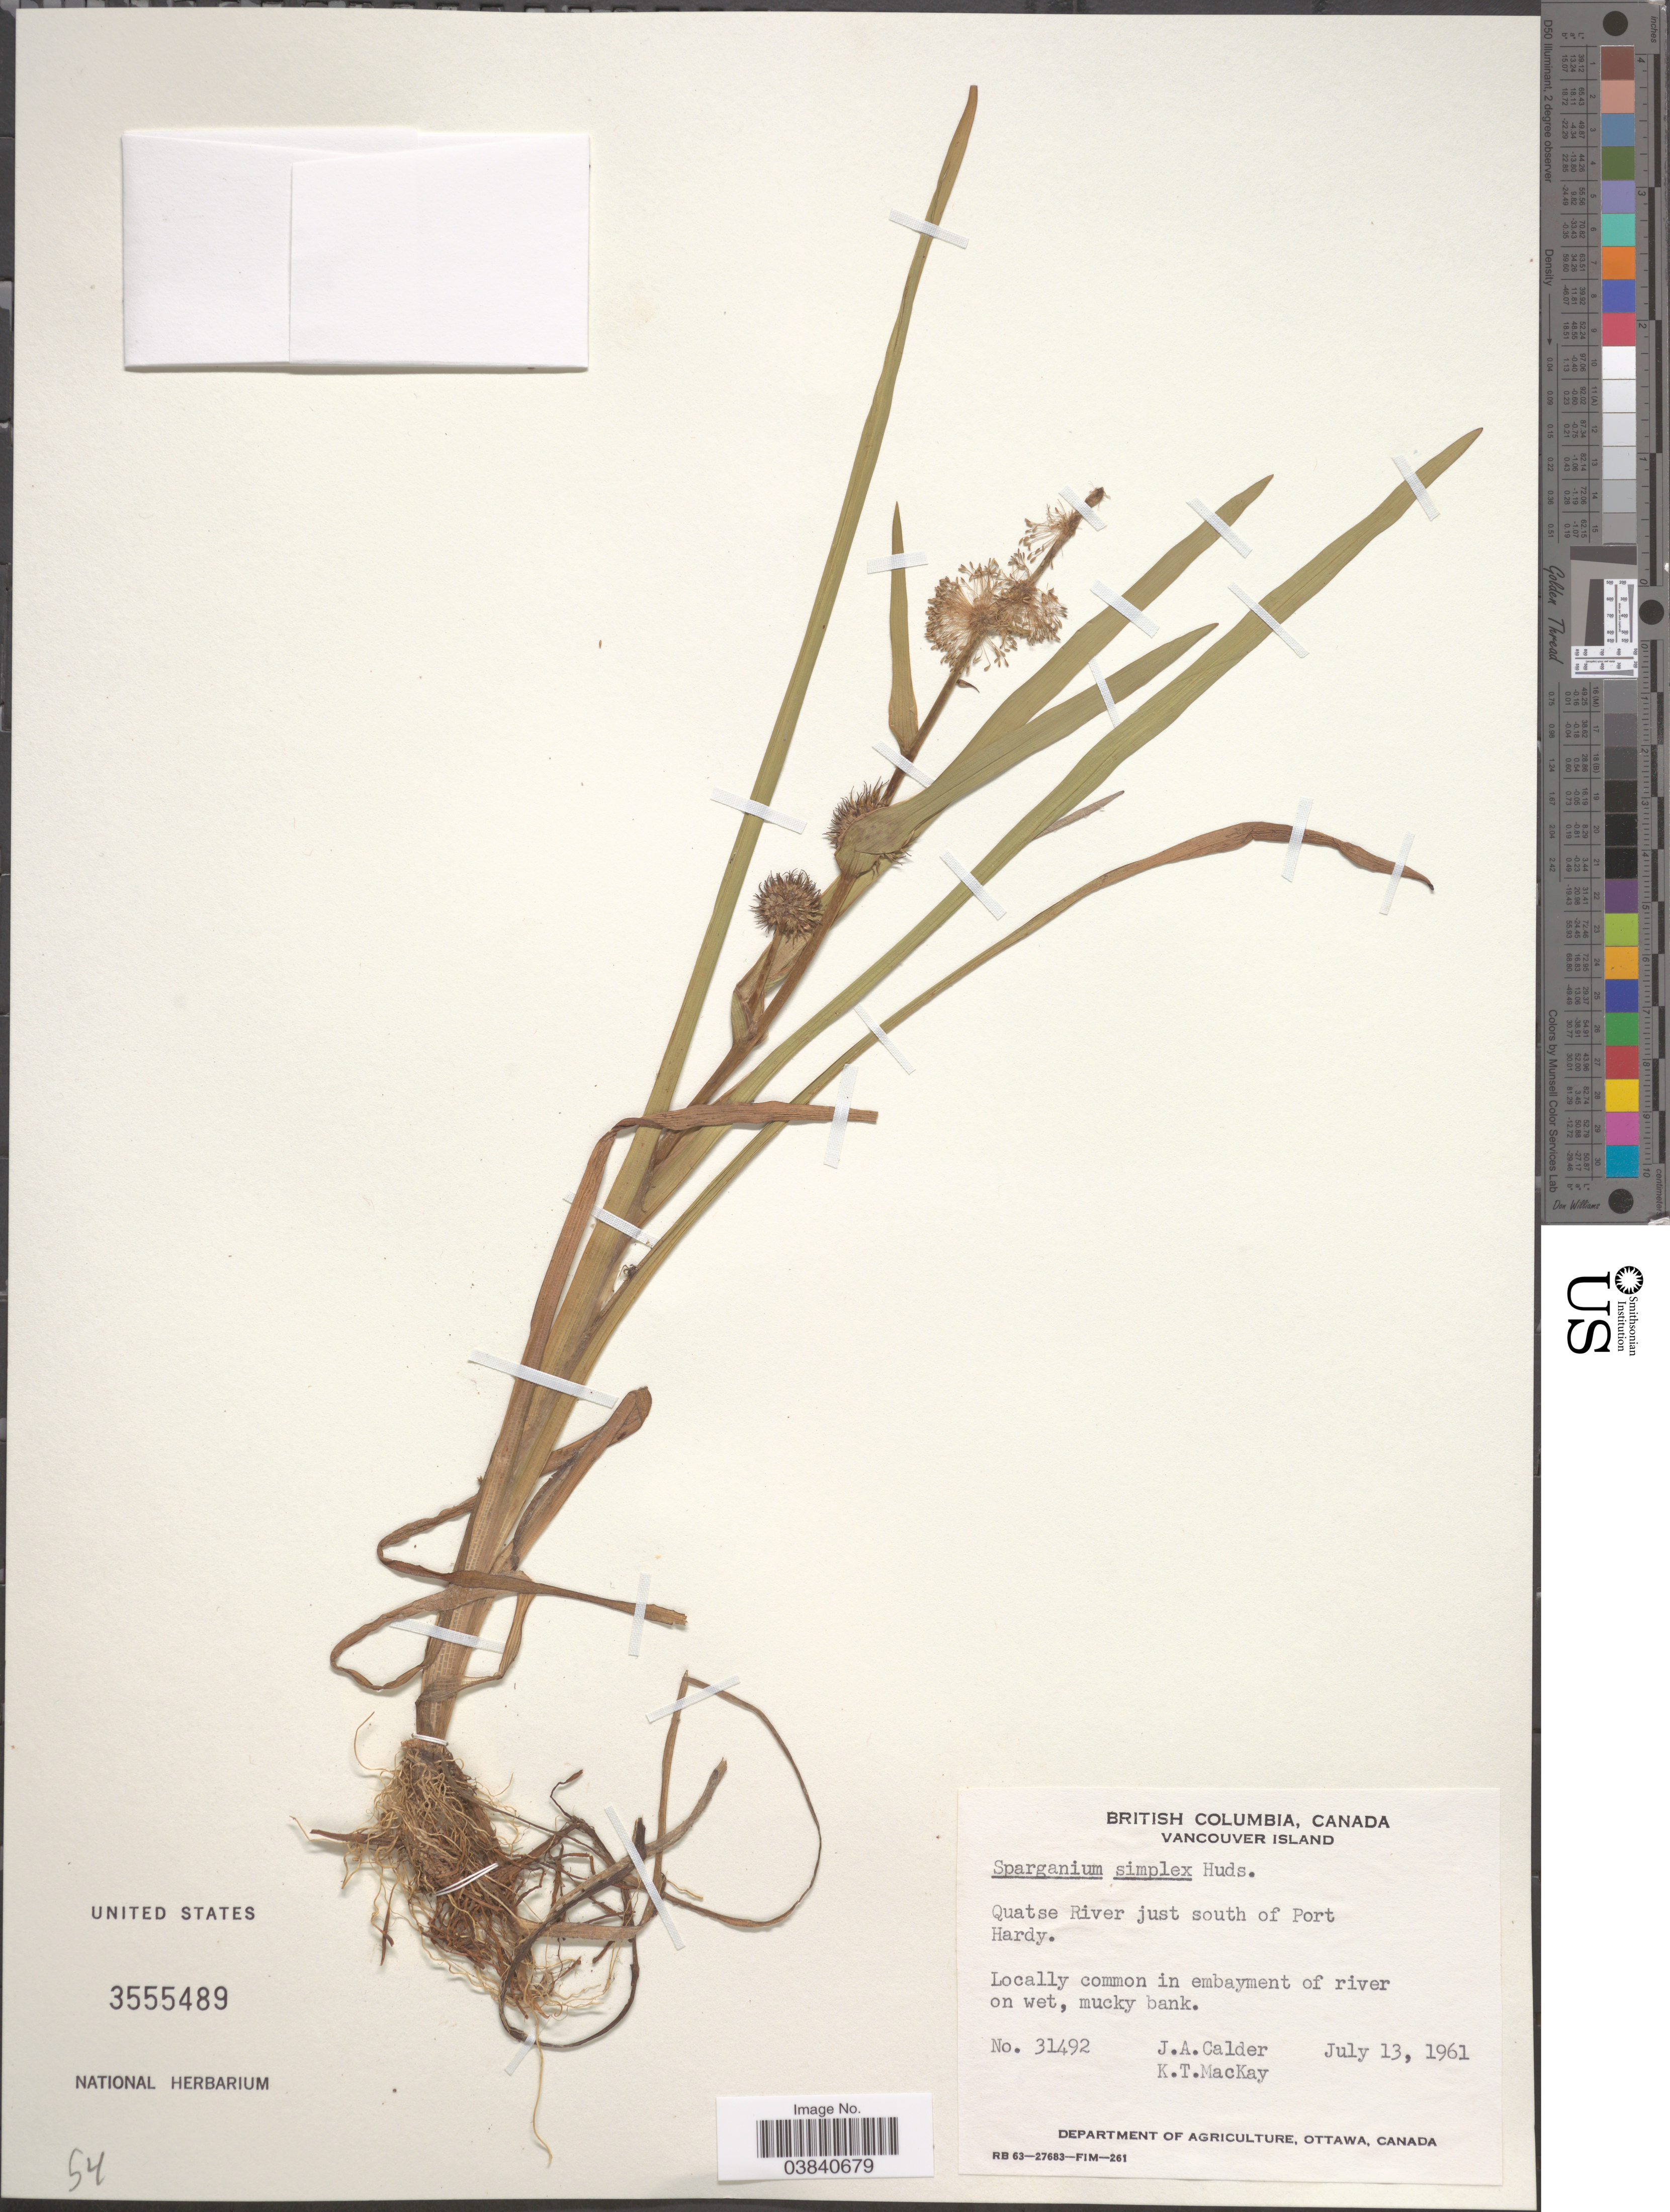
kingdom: Plantae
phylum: Tracheophyta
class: Liliopsida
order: Poales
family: Typhaceae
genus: Sparganium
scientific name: Sparganium simplex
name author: Huds.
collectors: J. A. Calder & K. T. Mackay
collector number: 31492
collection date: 1961-07-13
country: Canada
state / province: British Columbia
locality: Vancouver Island. Quatse River just south of Port Hardy. In embayment of river on wet, mucky bank.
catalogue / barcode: US 3555489